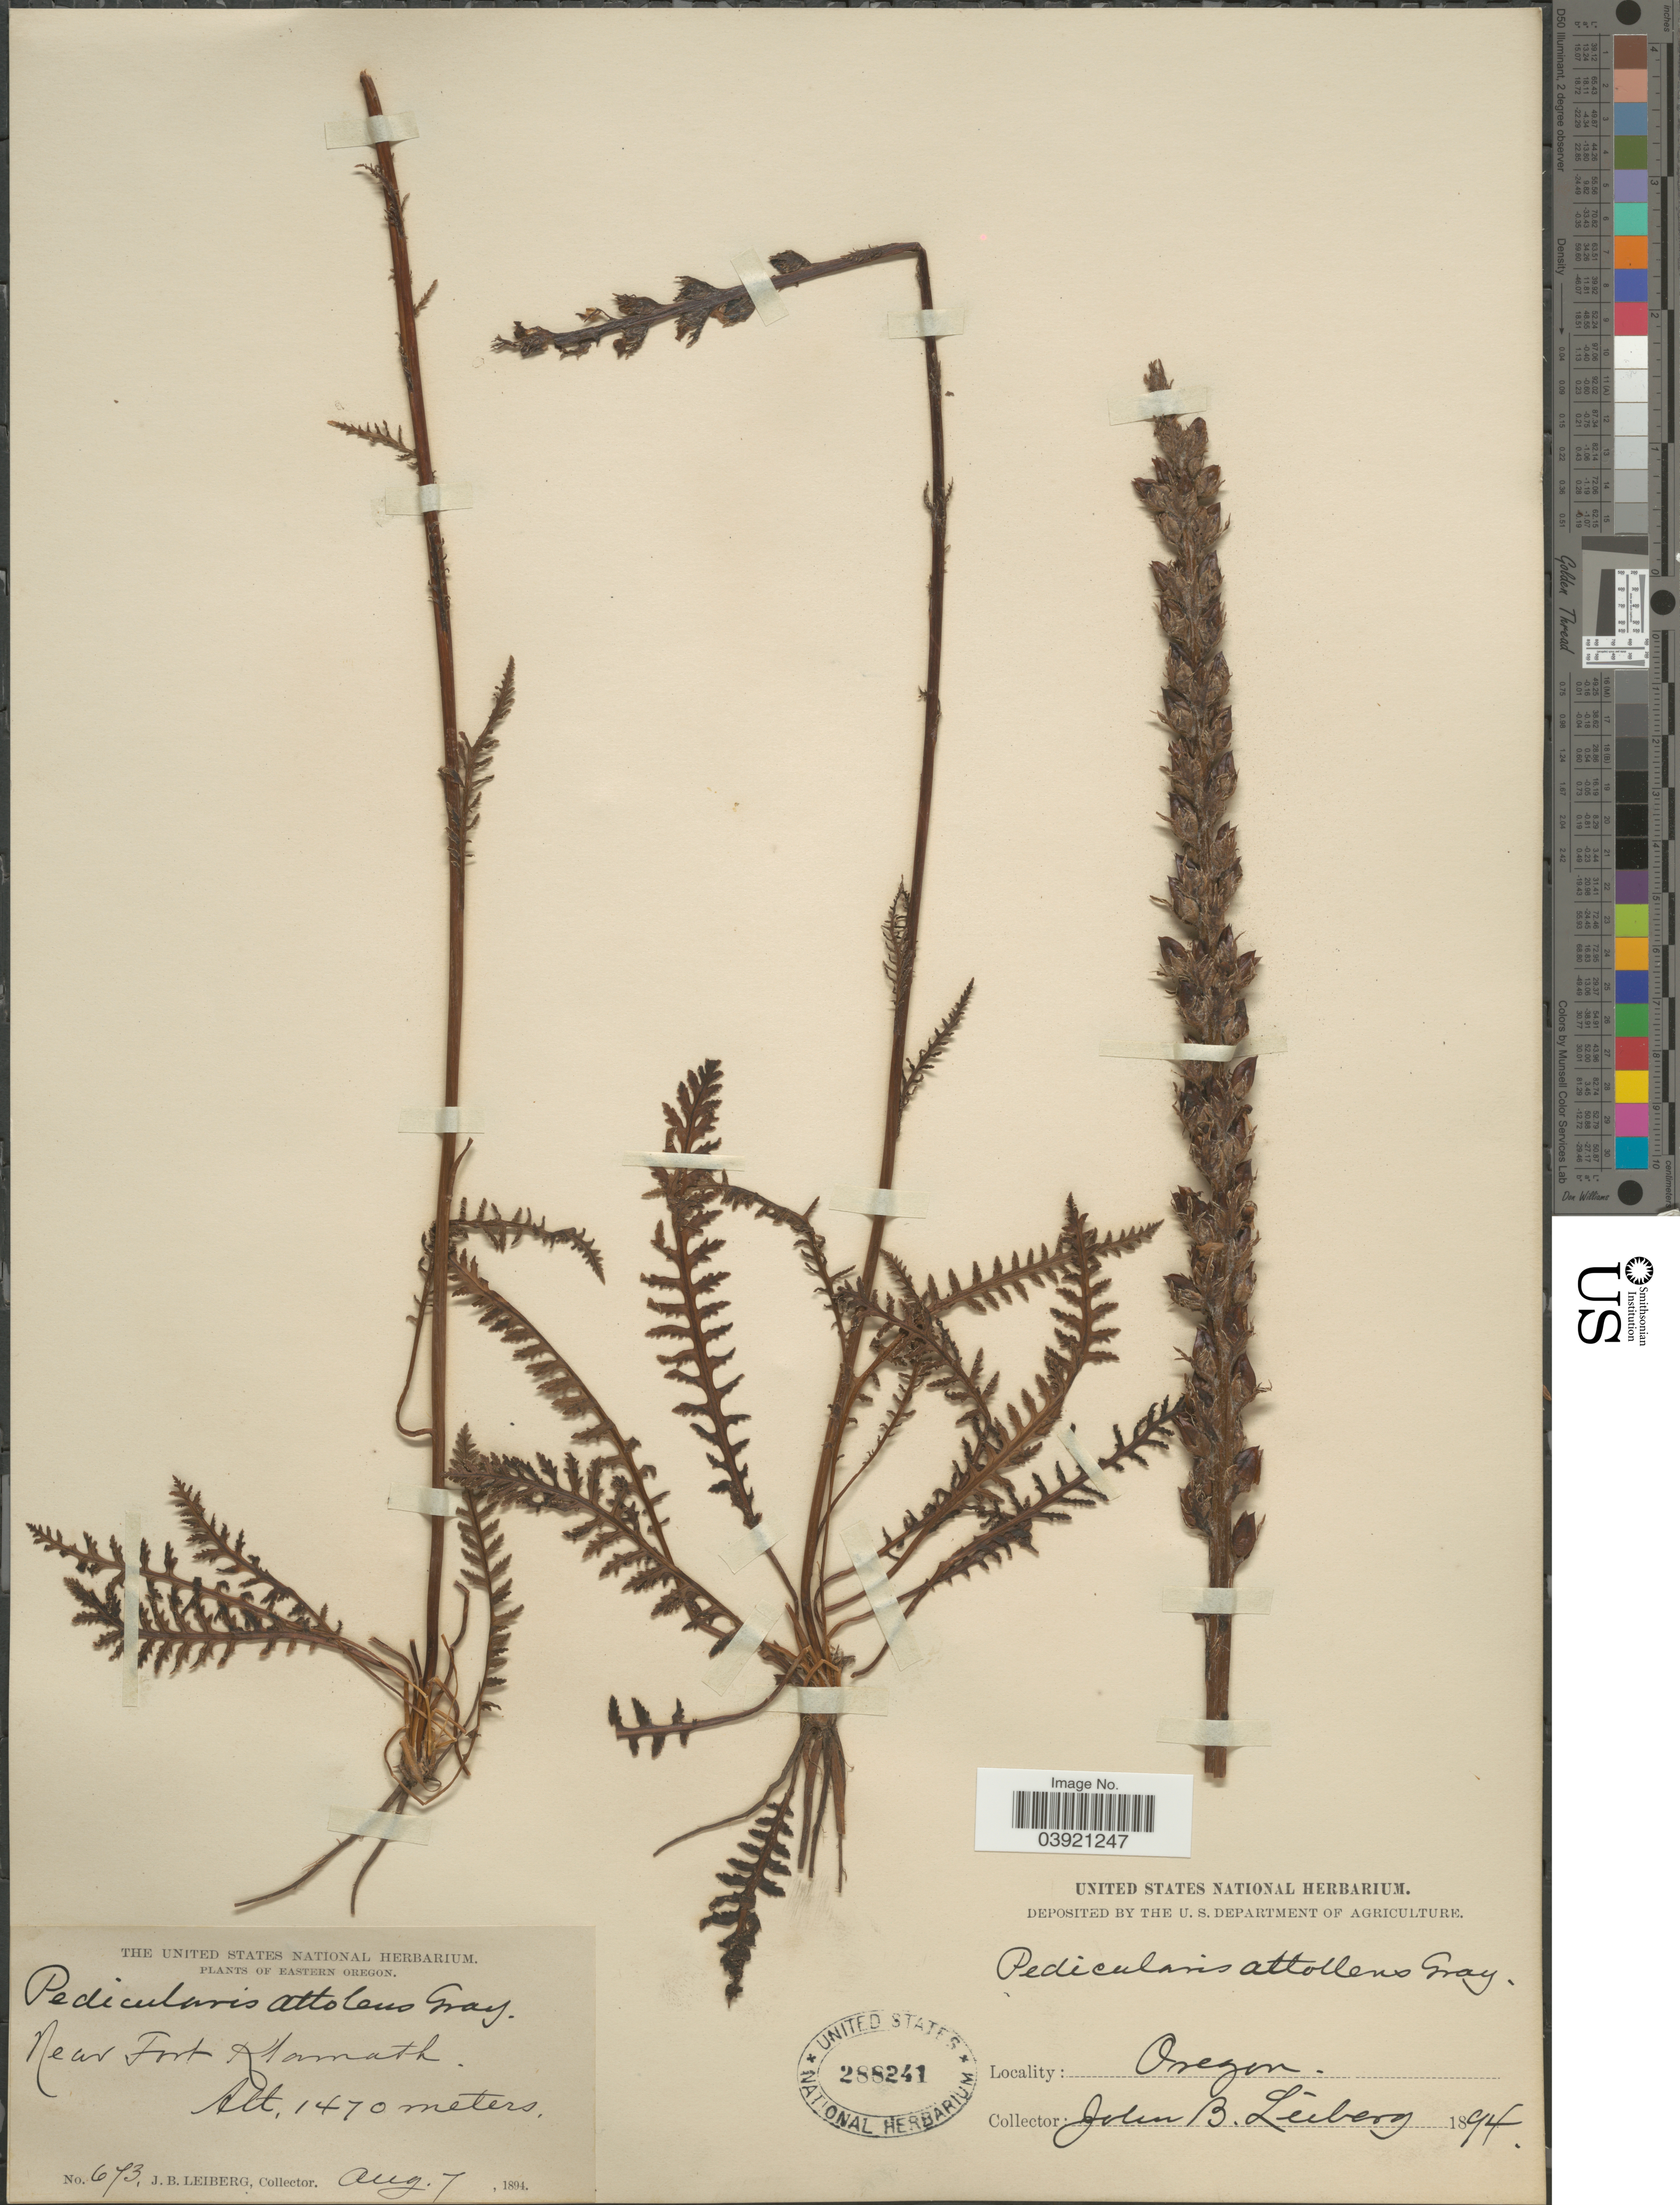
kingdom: Plantae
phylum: Tracheophyta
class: Magnoliopsida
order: Lamiales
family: Orobanchaceae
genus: Pedicularis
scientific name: Pedicularis attollens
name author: A. Gray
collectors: J. B. Leiberg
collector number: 673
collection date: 1894-08-07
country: United States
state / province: Oregon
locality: Eastern Oregon. Near Fort Klamath.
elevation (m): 1470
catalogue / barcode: US 288241